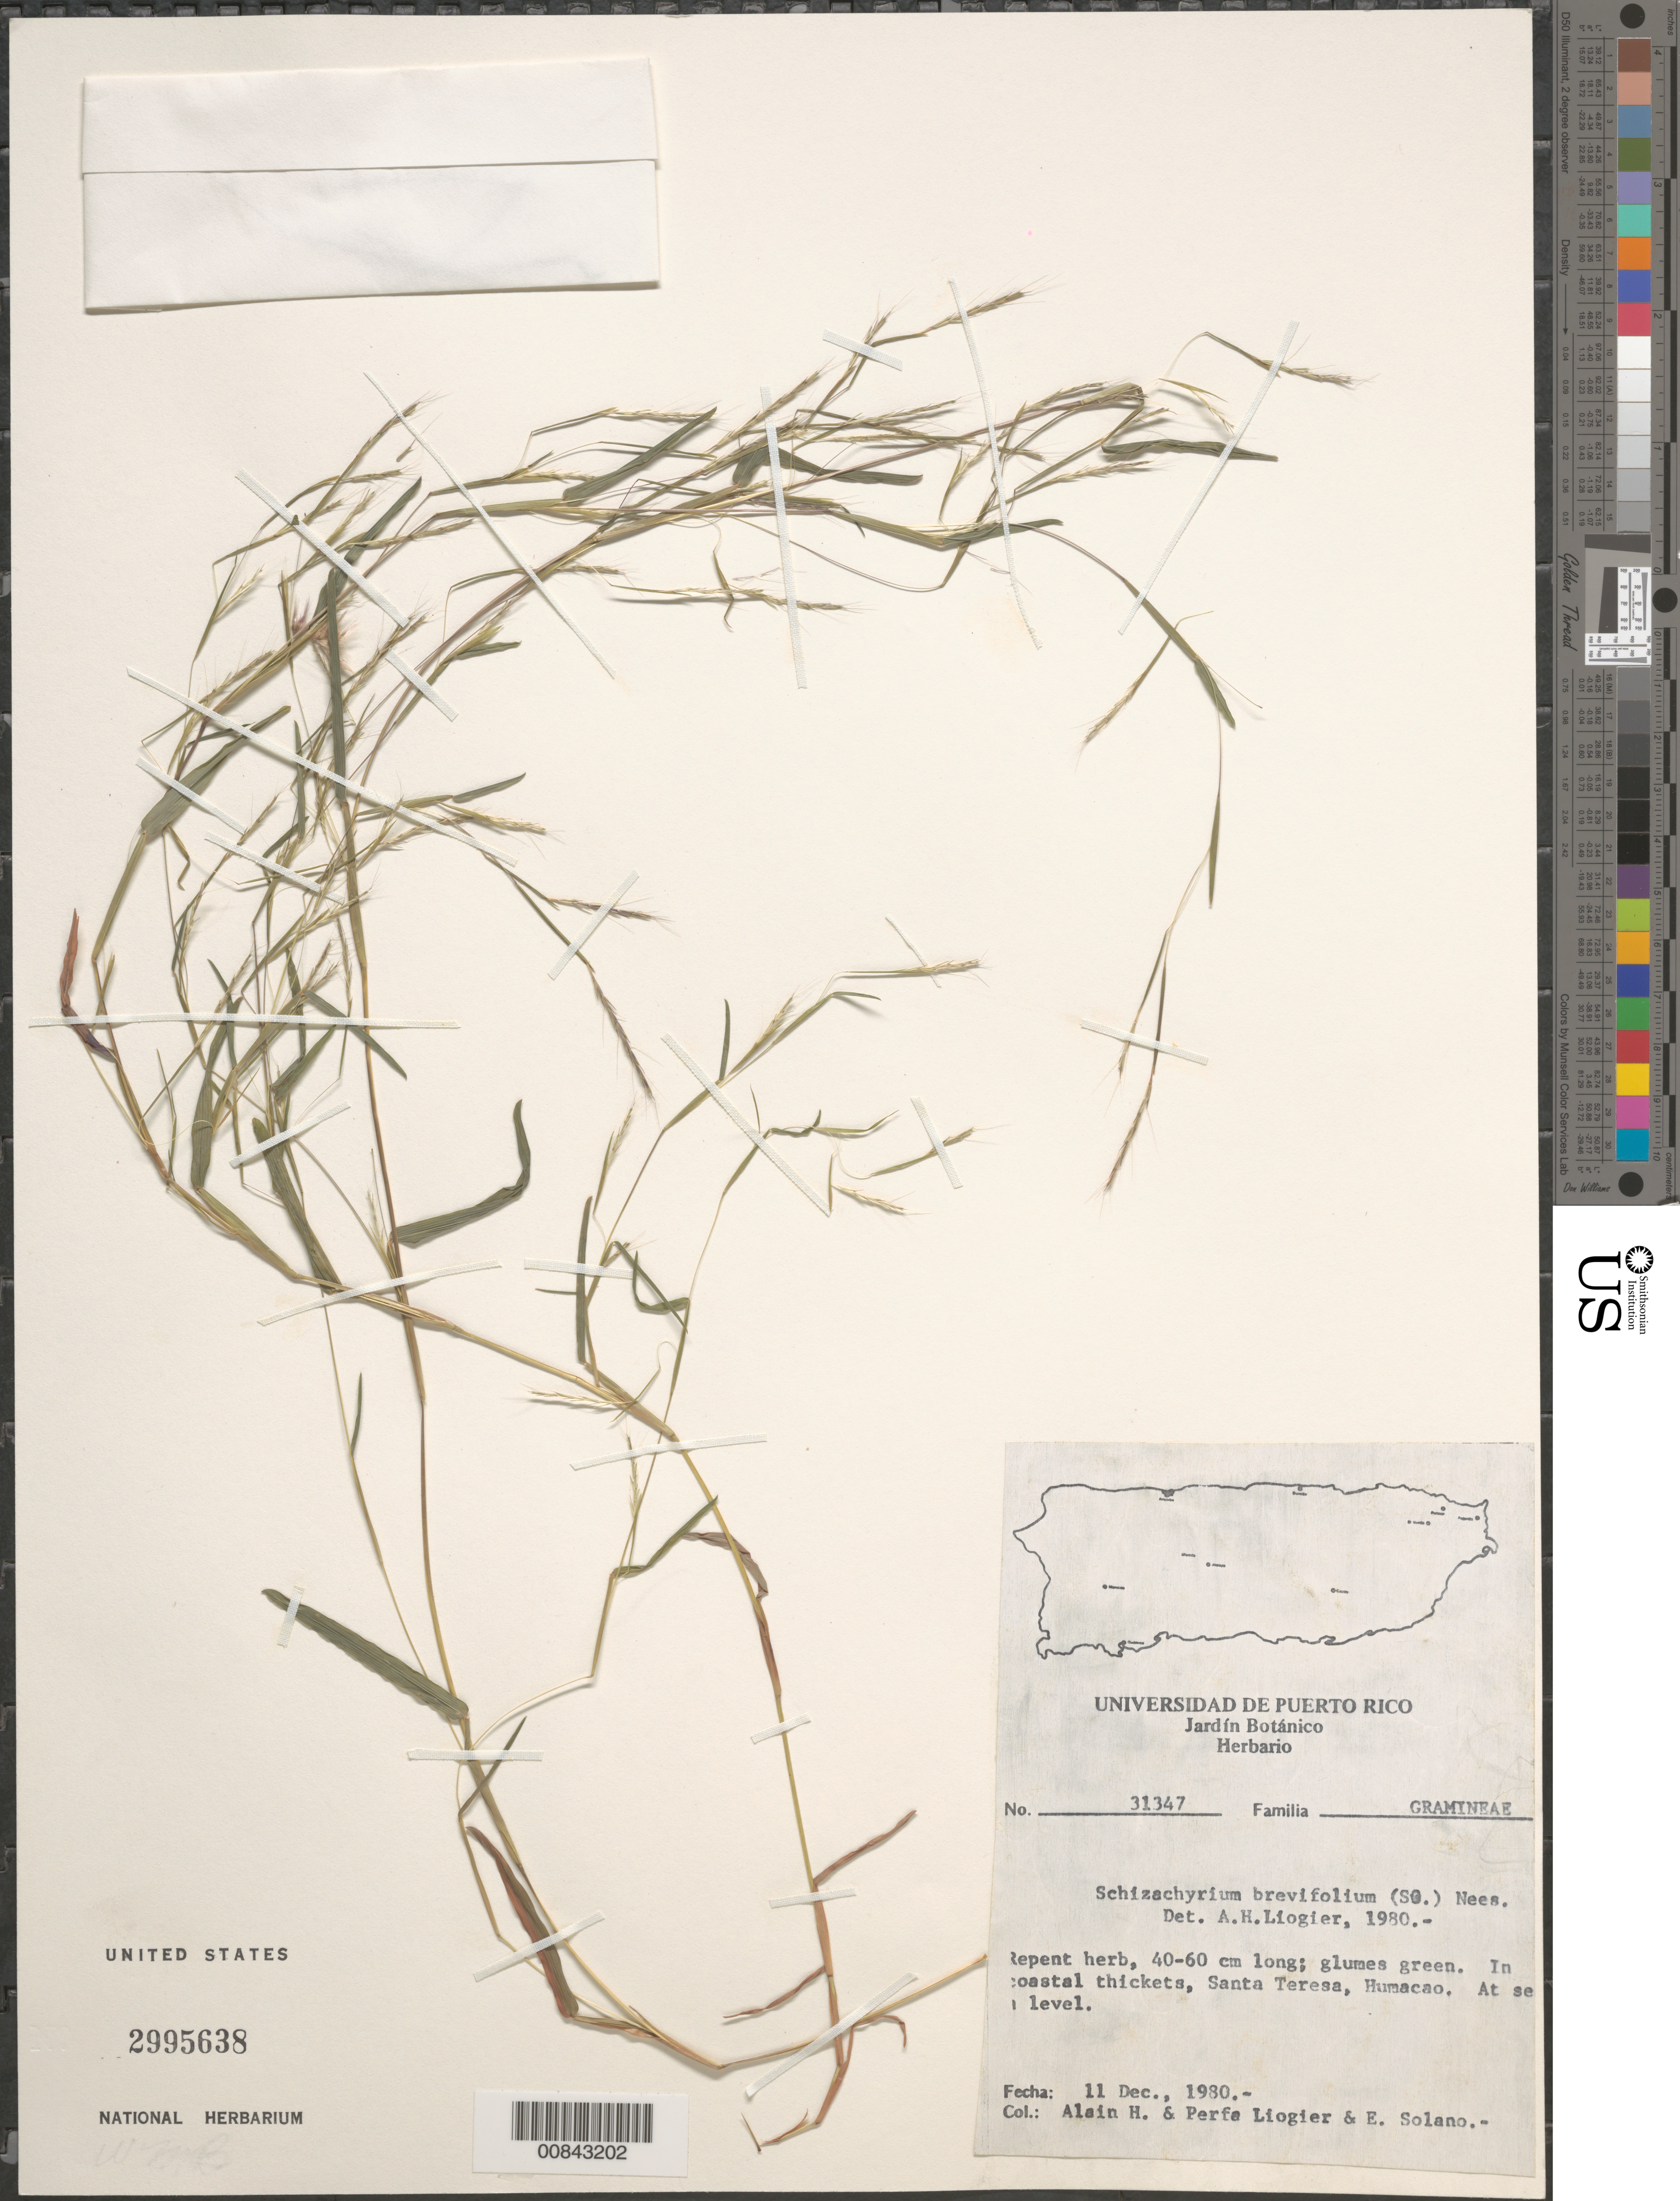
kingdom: Plantae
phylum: Tracheophyta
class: Liliopsida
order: Poales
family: Poaceae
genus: Schizachyrium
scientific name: Schizachyrium brevifolium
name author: (Sw.) Nees ex Büse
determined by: Liogier, Alain H.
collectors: A. H. Liogier, M. P. Liogier & E. Solano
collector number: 31347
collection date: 1980-12-11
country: Puerto Rico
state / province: Humacao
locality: Santa Teresa.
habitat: In coastal thickets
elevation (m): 0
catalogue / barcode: US 2995638